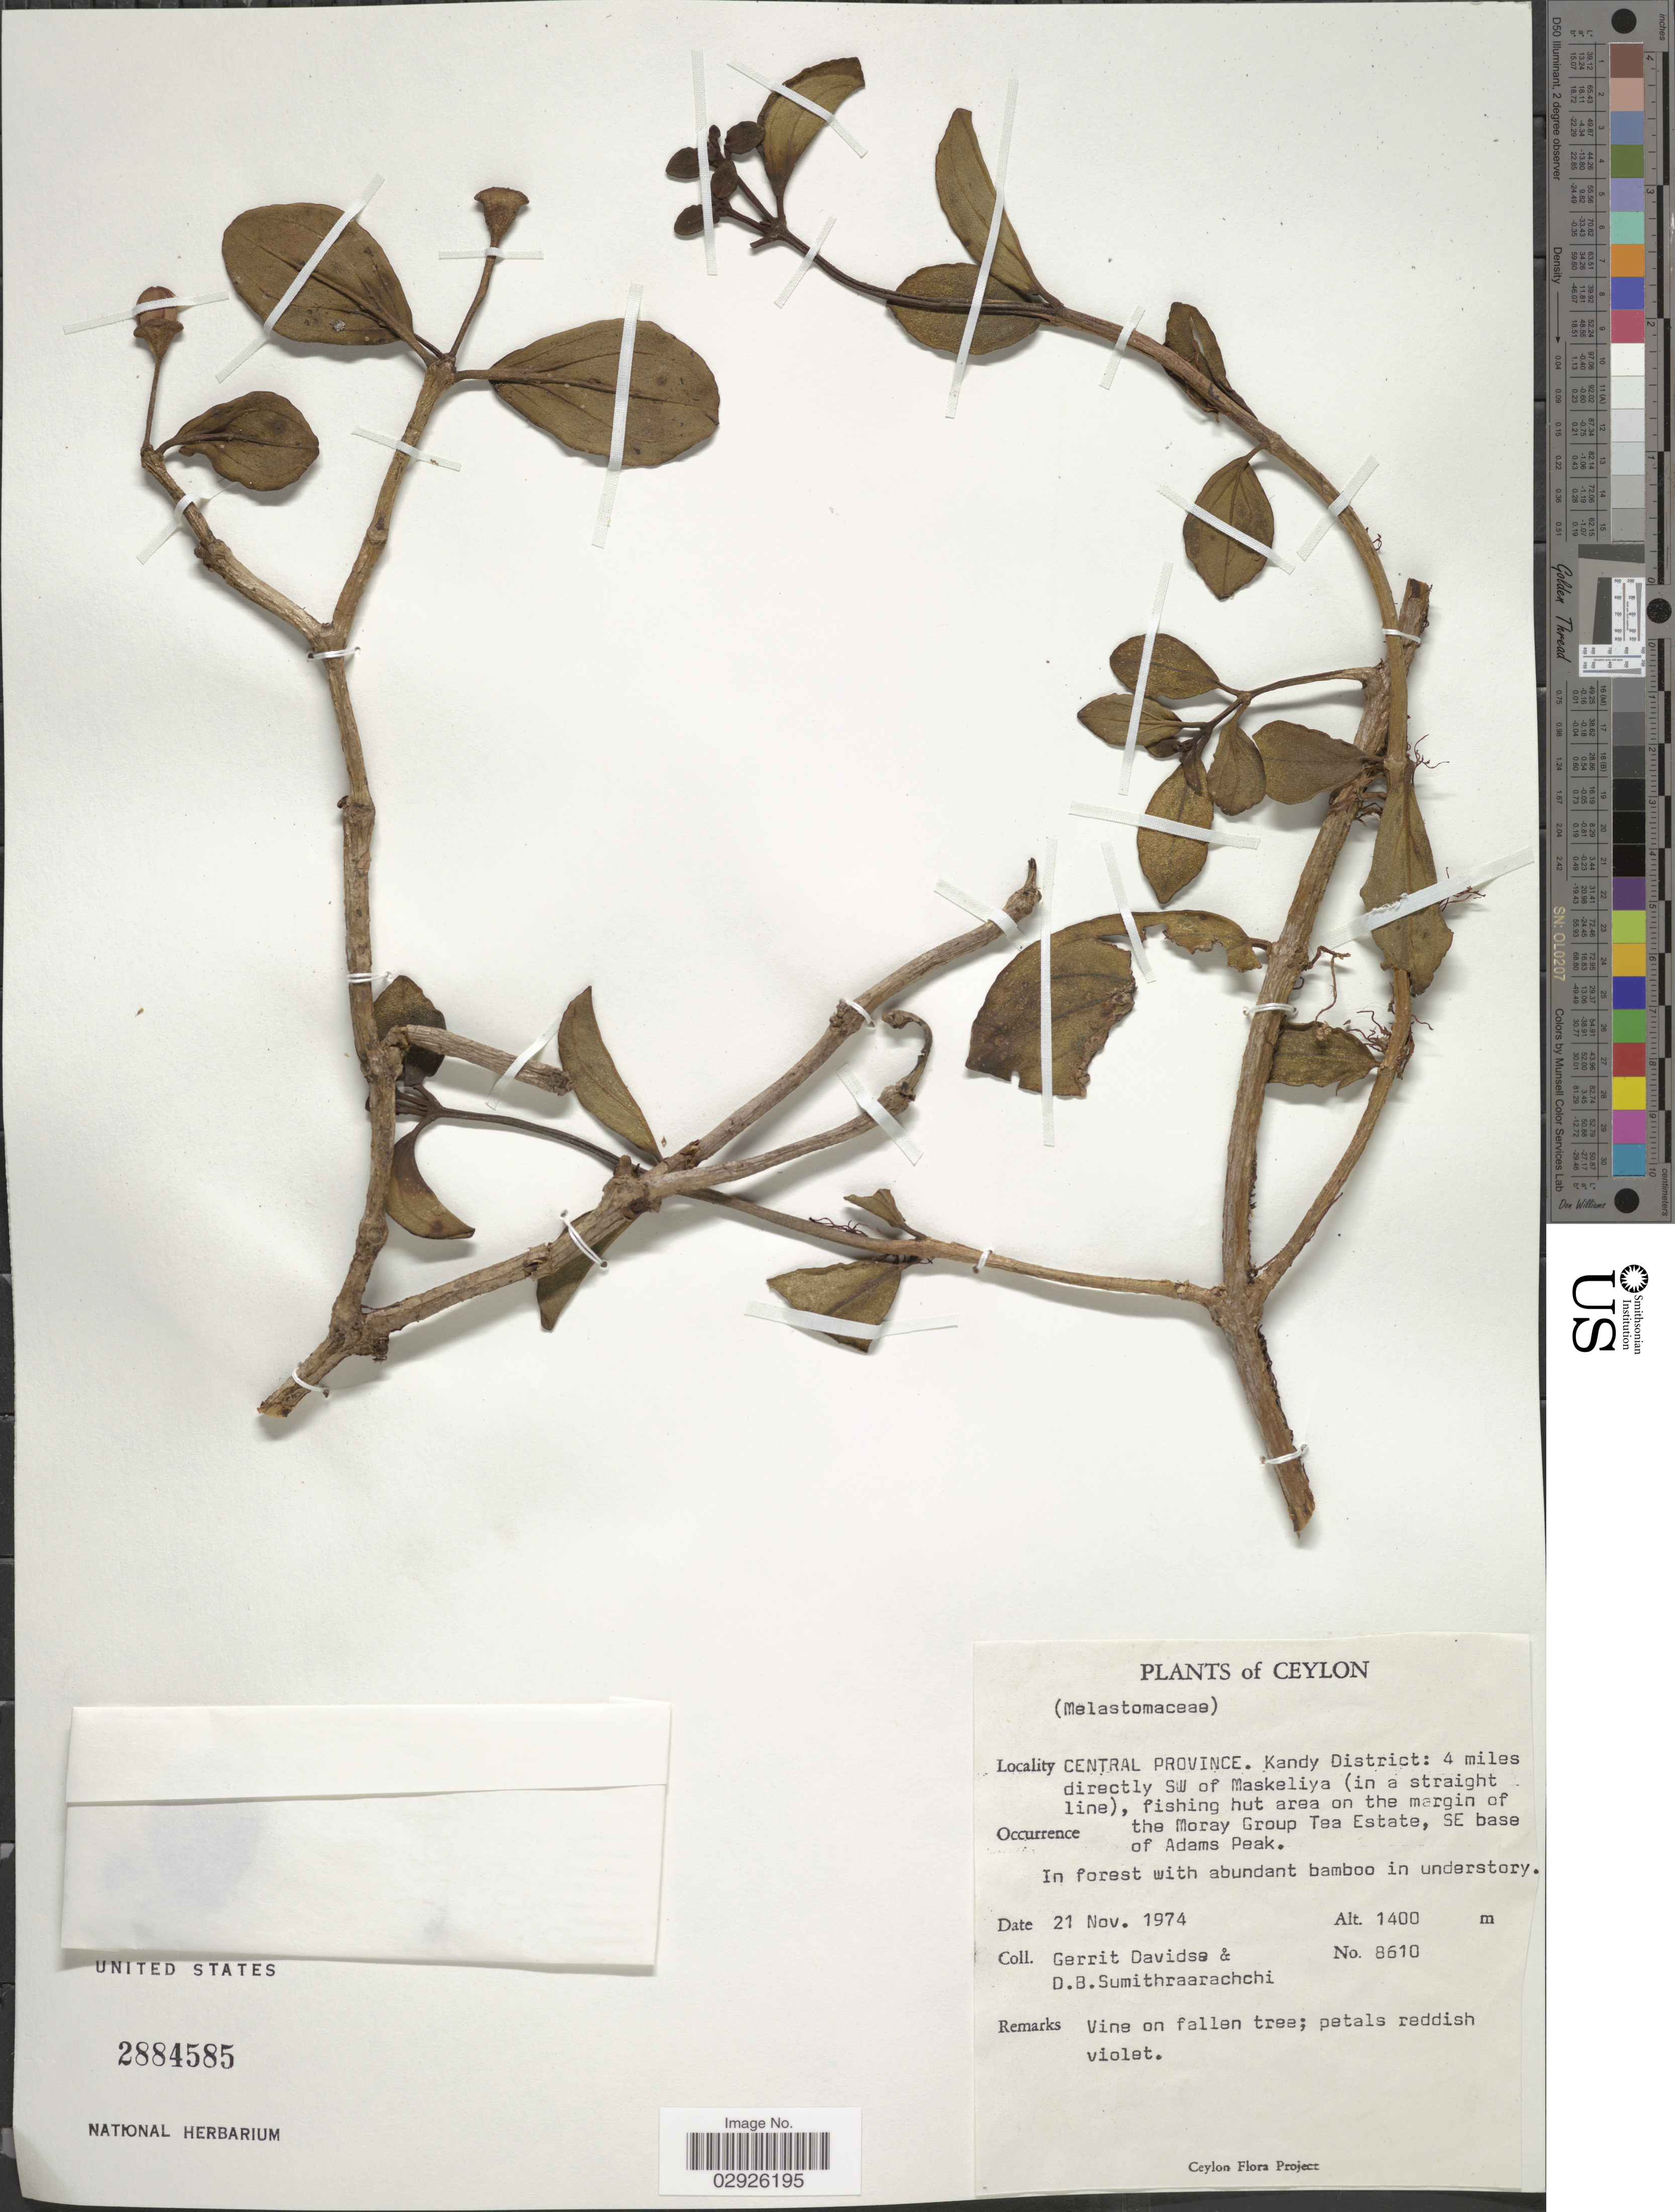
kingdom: Plantae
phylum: Tracheophyta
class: Magnoliopsida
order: Myrtales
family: Melastomataceae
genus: Kendrickia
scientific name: Kendrickia walkeri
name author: Hook. f.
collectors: G. Davidse & D. B. Sumithraarachchi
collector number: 8610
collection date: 1974-11-21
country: Sri Lanka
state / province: Central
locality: Ceylon. Kandy District: 4 miles directly SW of Maskeliya (in a straight line), fishing hut area on the margin of the Moray Group Tea Estate, SE base of Adams Peak.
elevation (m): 1400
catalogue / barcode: US 2884585